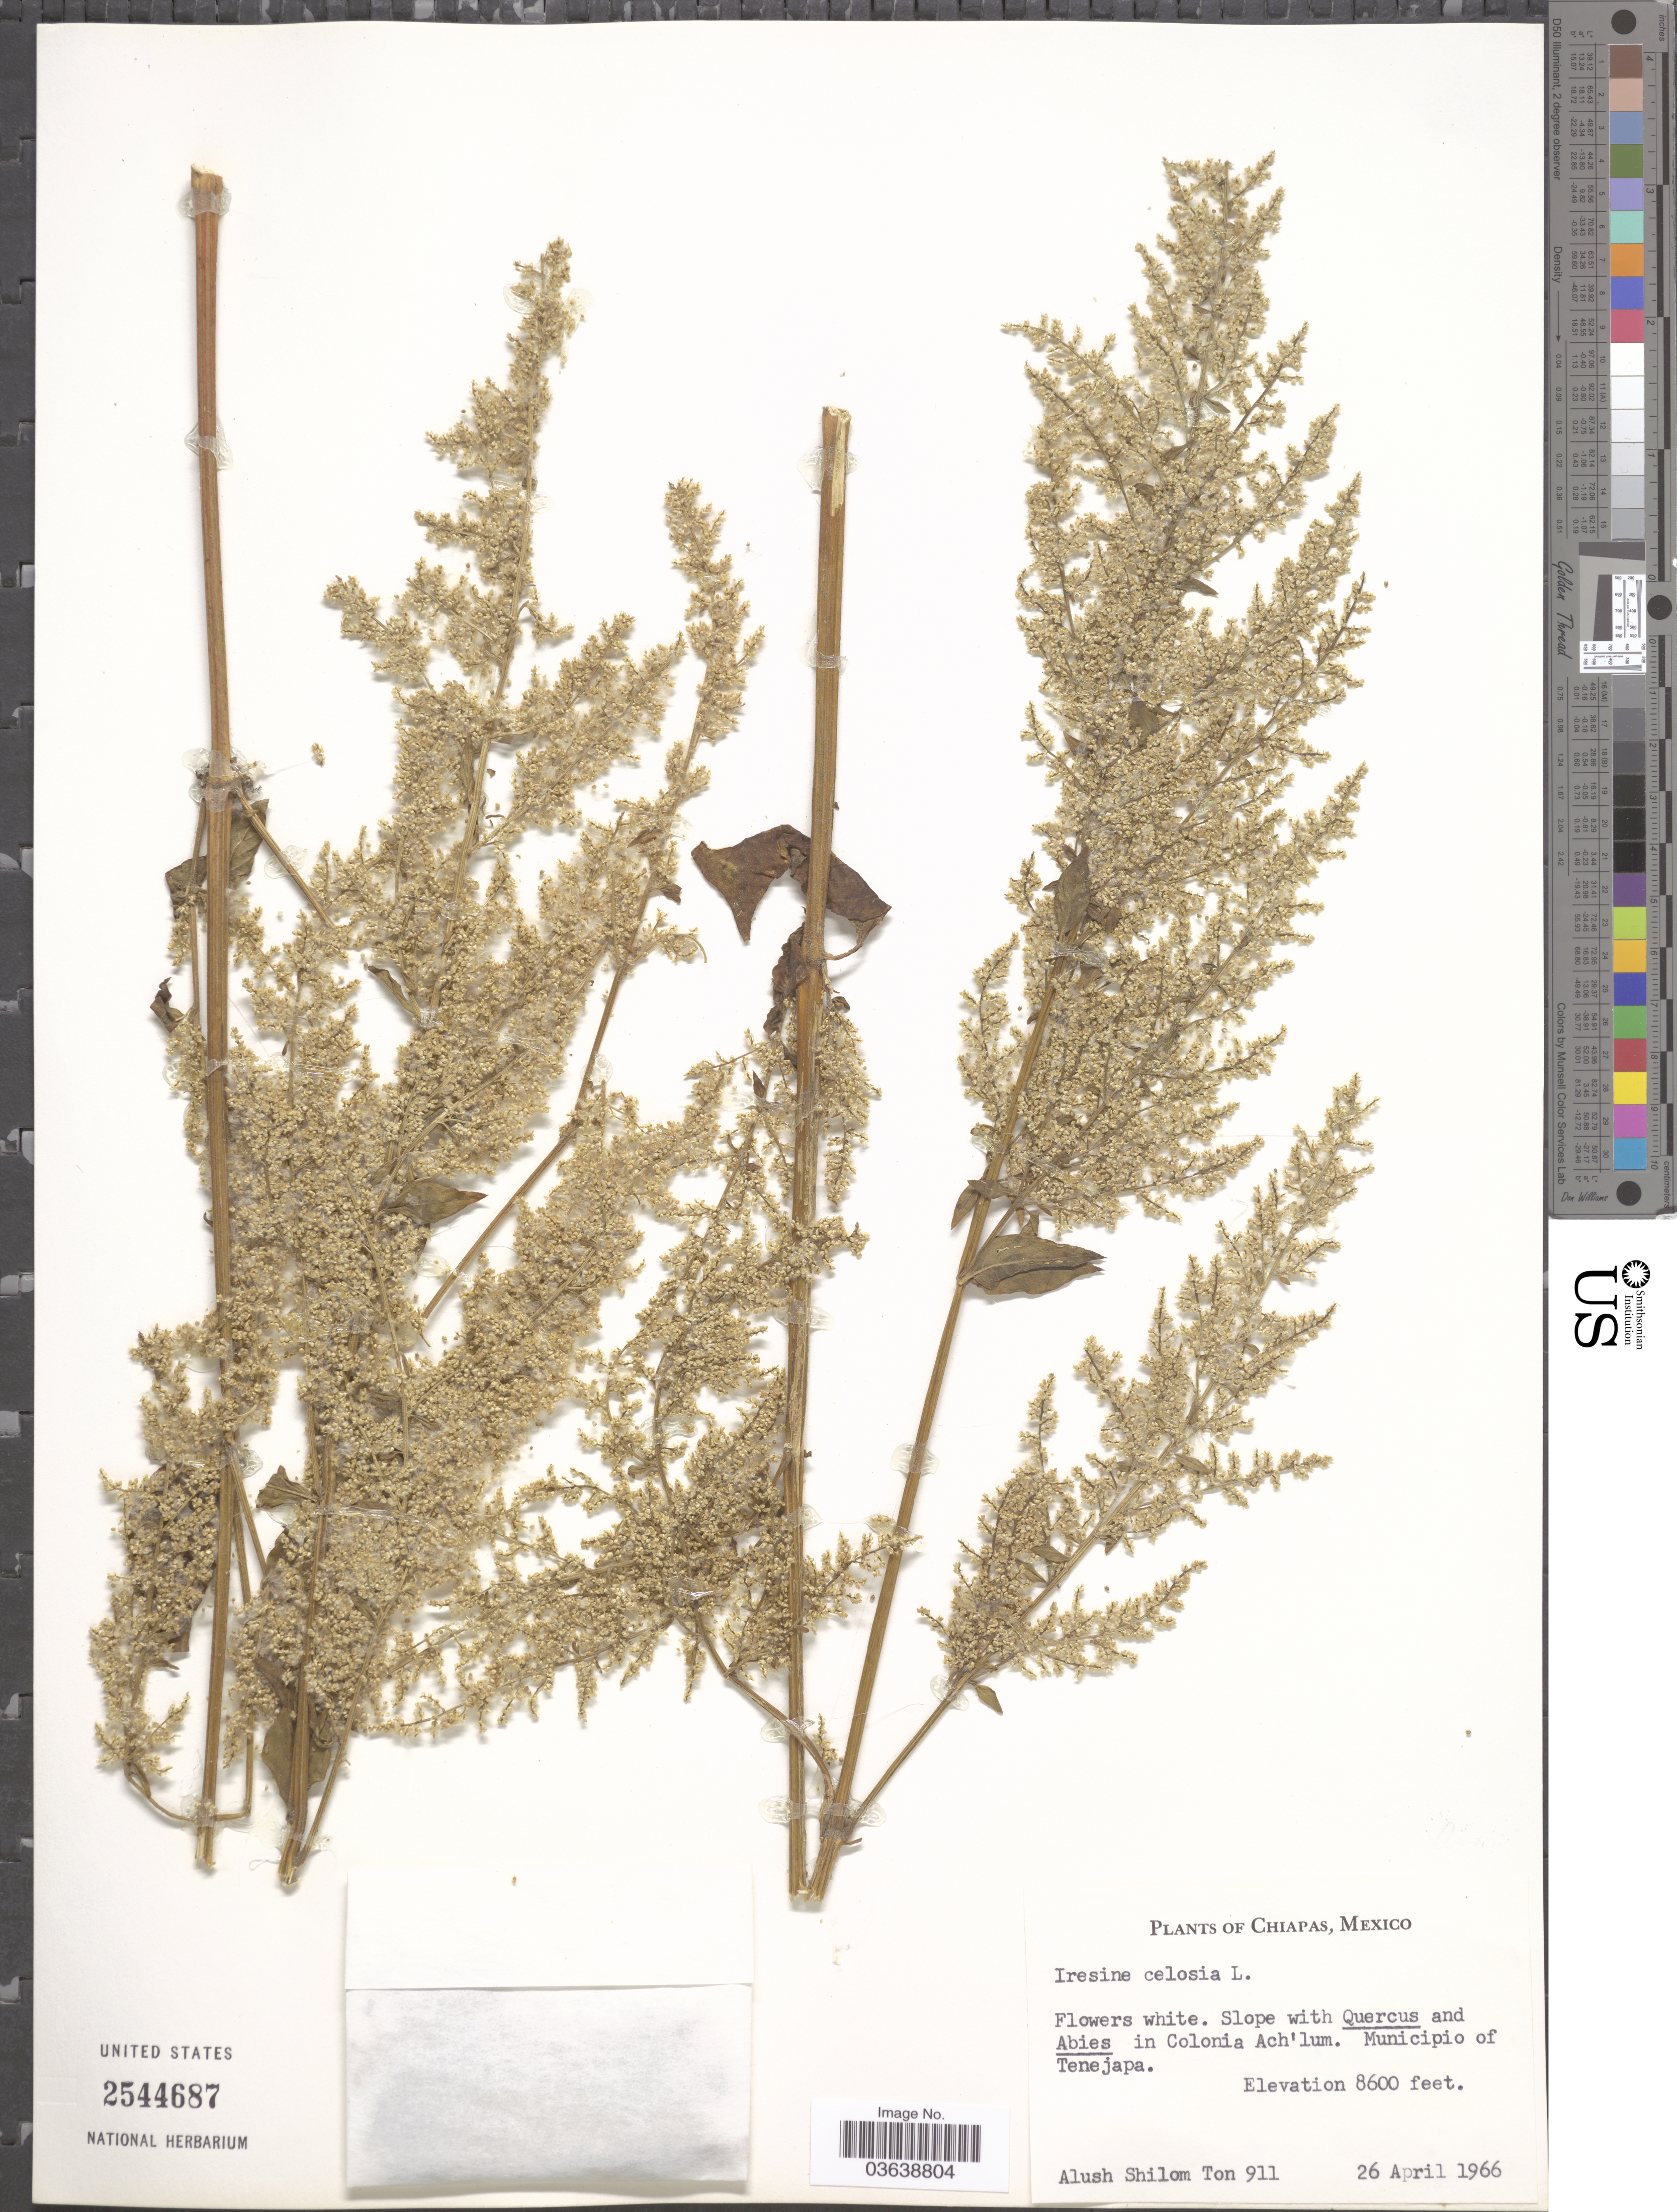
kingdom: Plantae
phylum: Tracheophyta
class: Magnoliopsida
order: Caryophyllales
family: Amaranthaceae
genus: Iresine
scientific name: Iresine celosia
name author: L.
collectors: A. M. Ton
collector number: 911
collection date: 1966-04-26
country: Mexico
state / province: Chiapas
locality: In Colonia Ach'lum. Municipio of Tenejapa.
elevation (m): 2621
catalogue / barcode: US 2544687